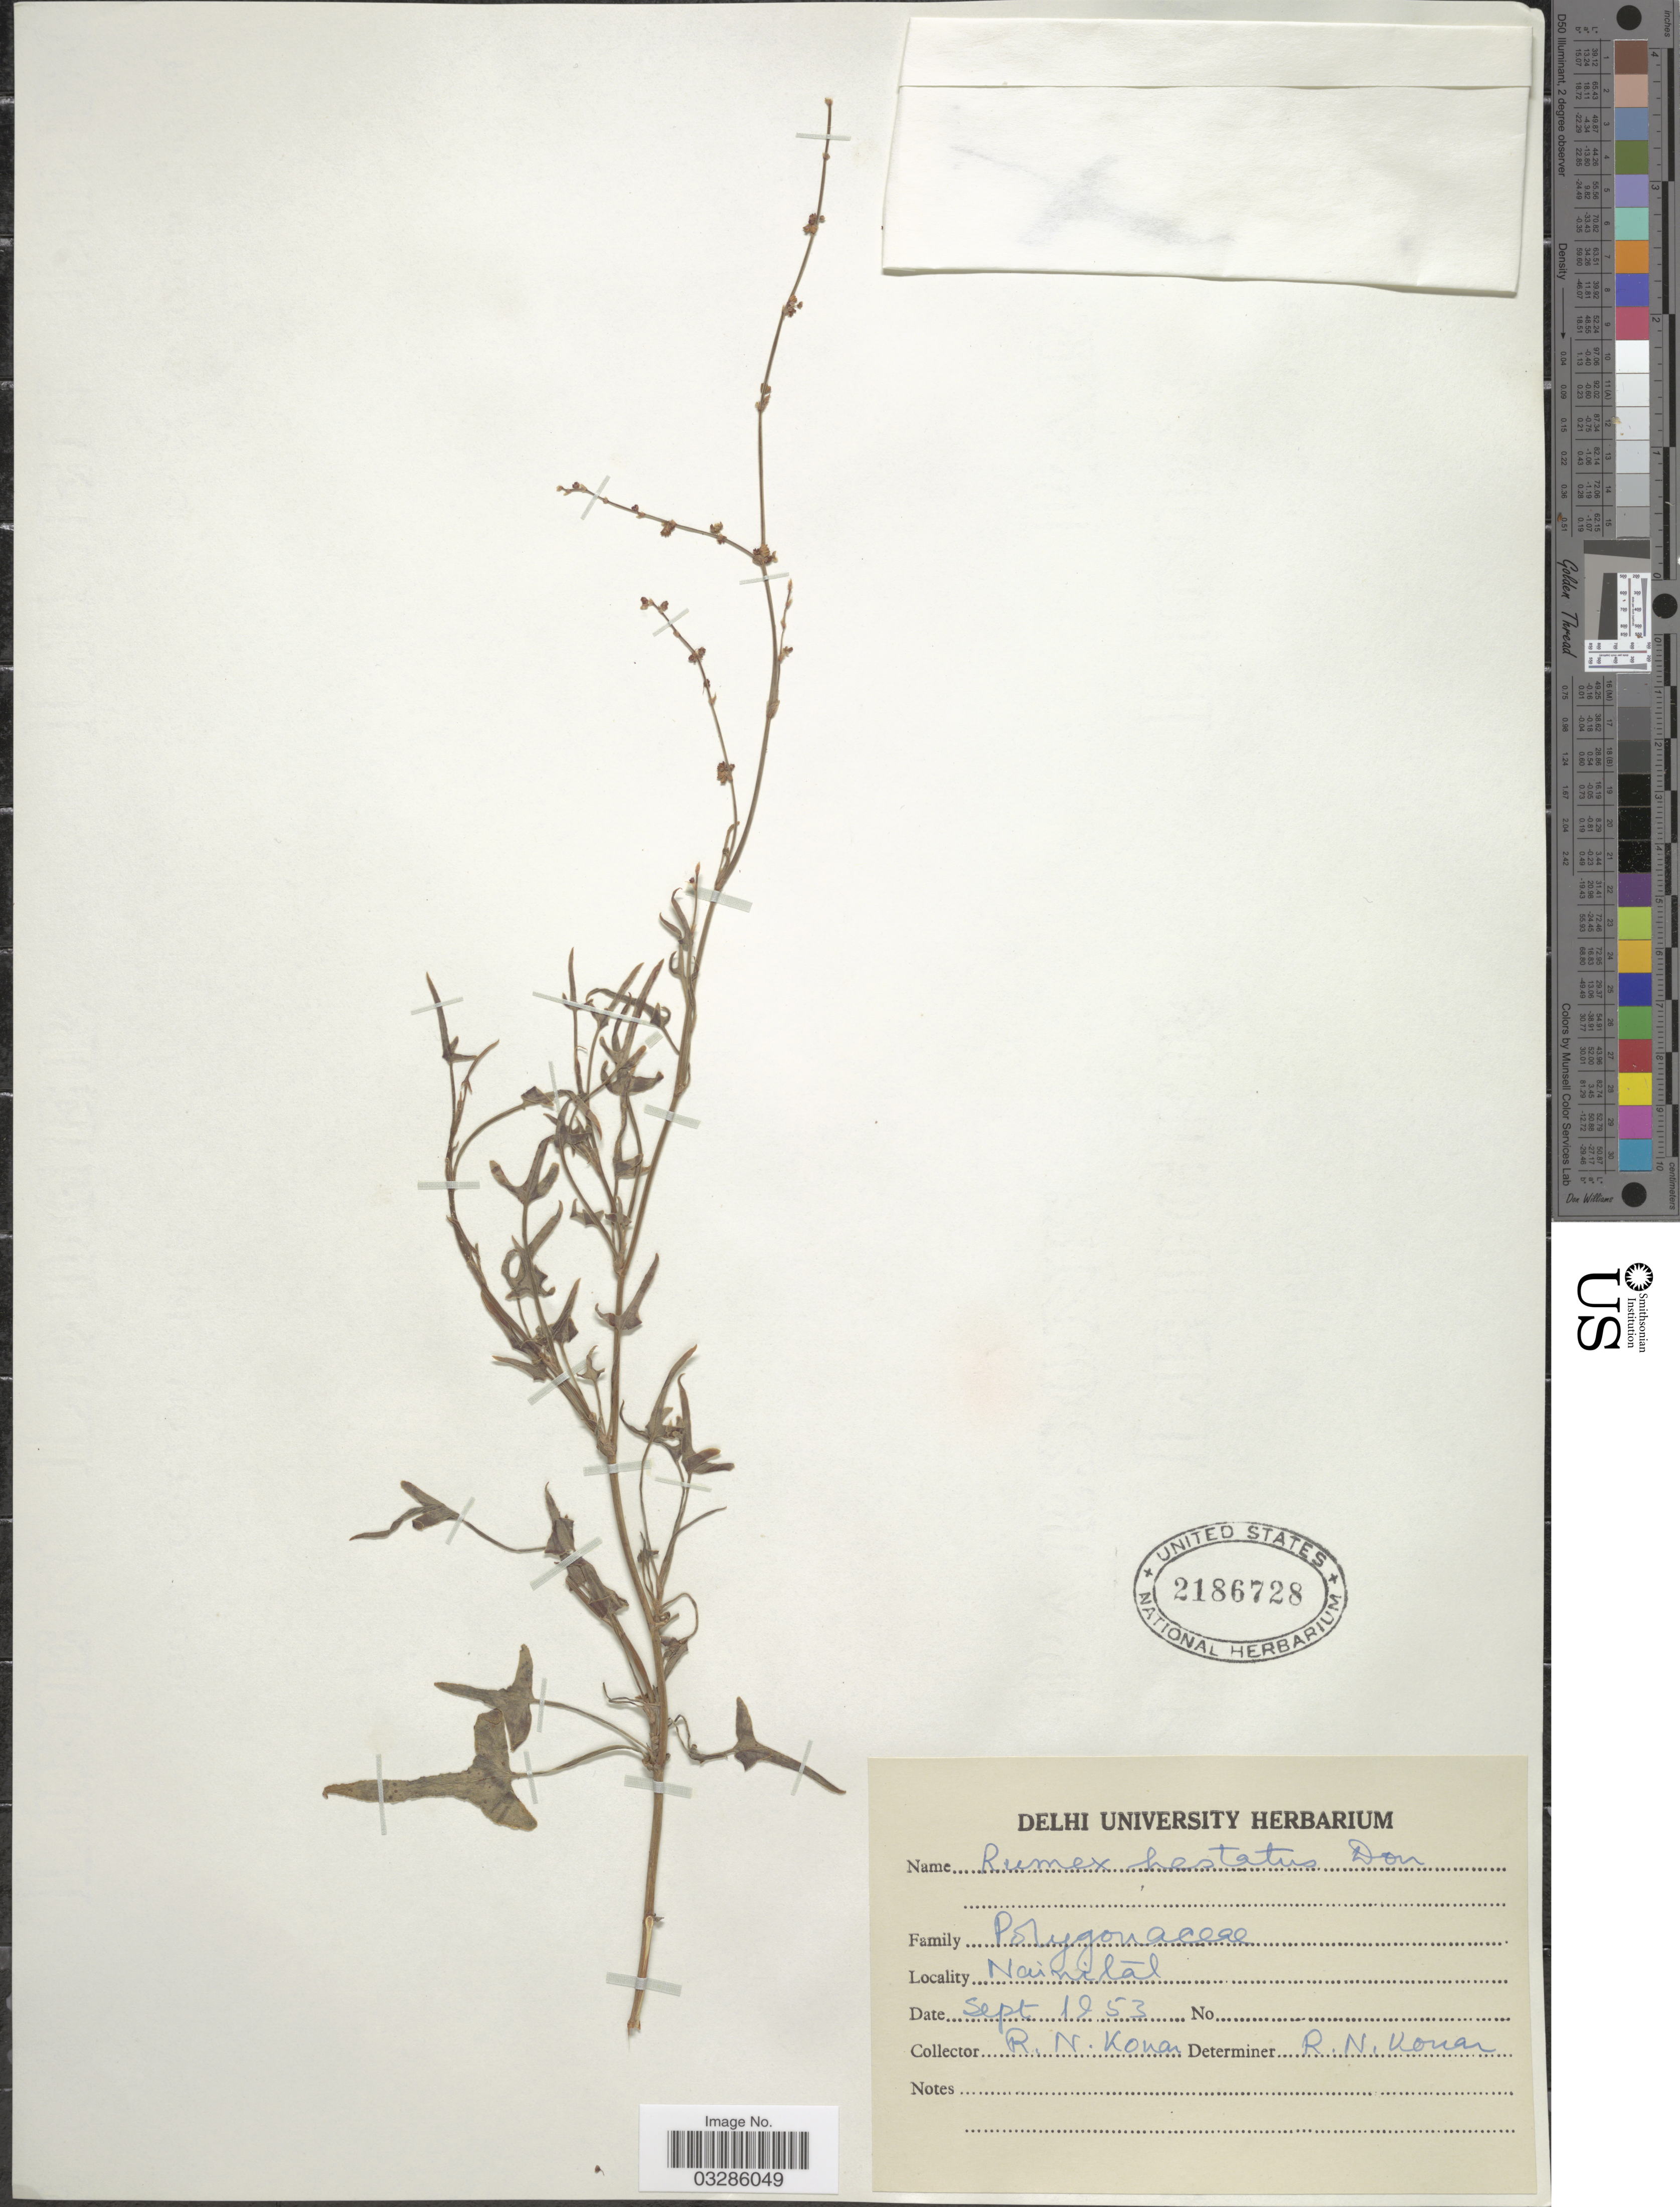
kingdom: Plantae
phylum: Tracheophyta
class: Magnoliopsida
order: Caryophyllales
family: Polygonaceae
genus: Rumex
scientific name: Rumex hastatus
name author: D. Don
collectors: R. Konar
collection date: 1953-09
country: India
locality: Nainital.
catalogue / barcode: US 2186728